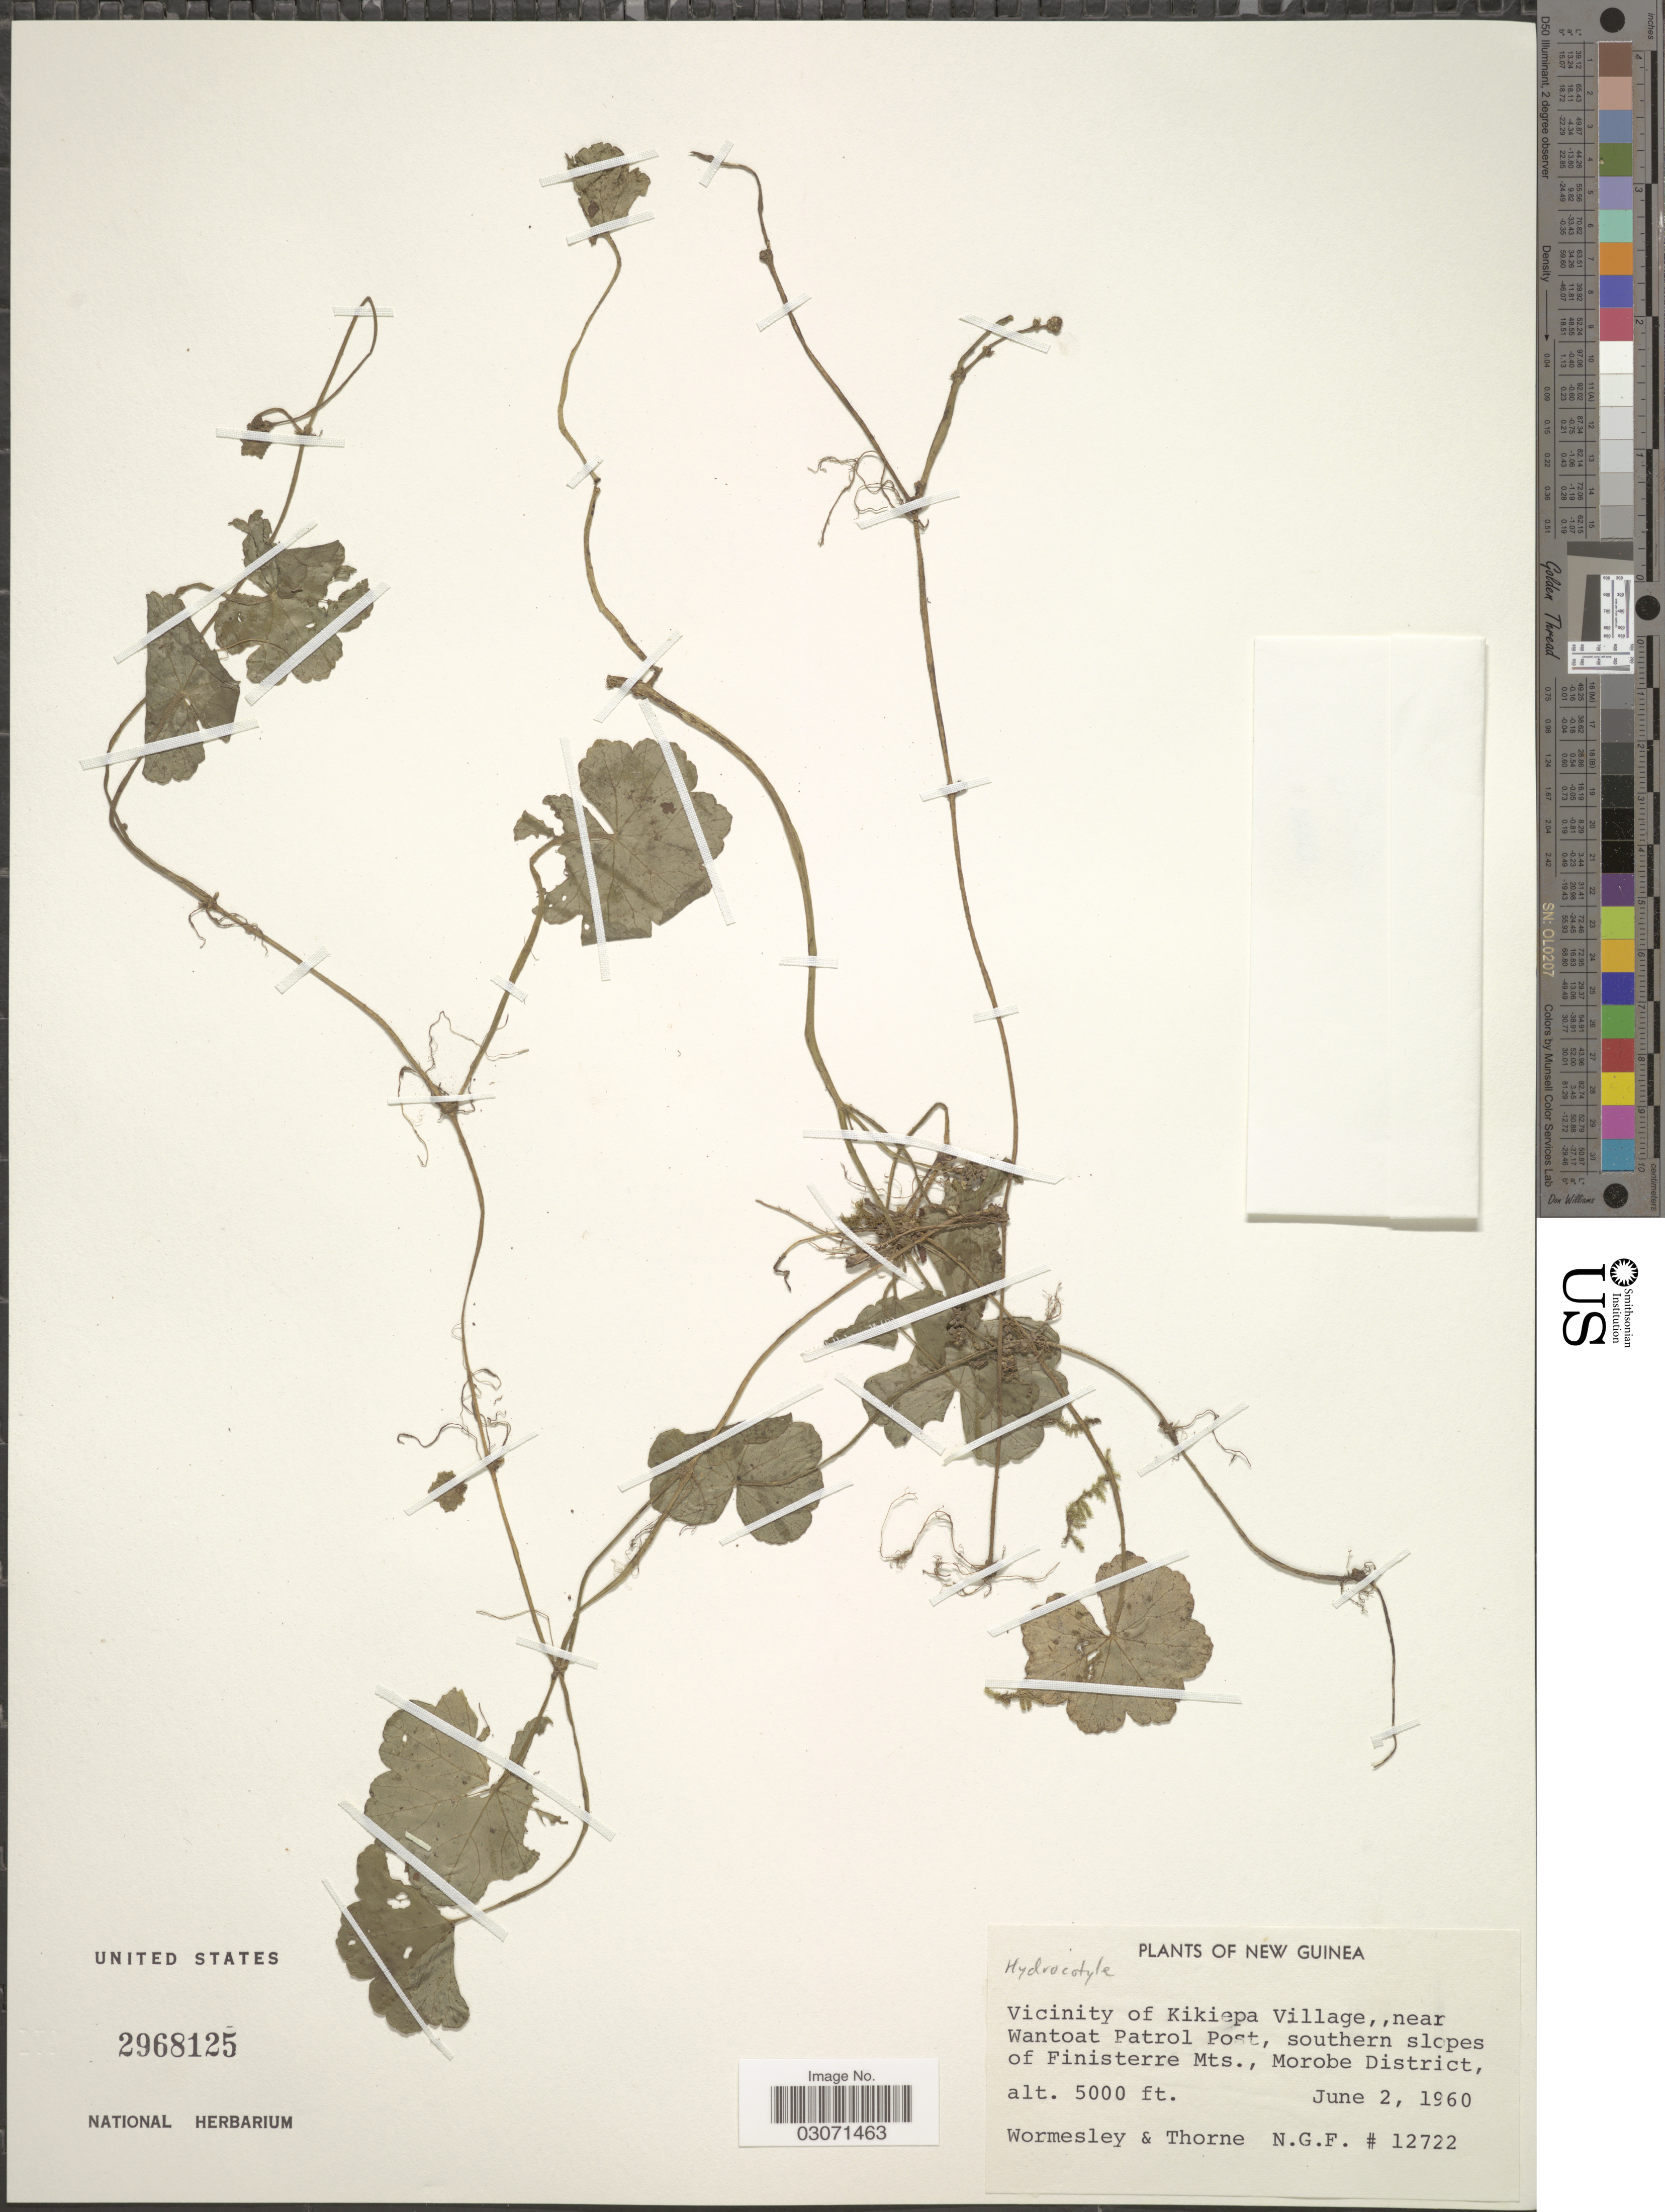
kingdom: Plantae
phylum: Tracheophyta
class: Magnoliopsida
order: Apiales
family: Araliaceae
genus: Hydrocotyle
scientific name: Hydrocotyle sp.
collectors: -. Wormersley & -. Thorne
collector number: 12722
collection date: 1960-06-02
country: Papua New Guinea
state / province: Morobe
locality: New Guinea. Vicinity of Kikiepa Village, near Wantoat Patrol Post, southern slopes of Finisterre Mts., Morobe District.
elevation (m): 1524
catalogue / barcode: US 2968125